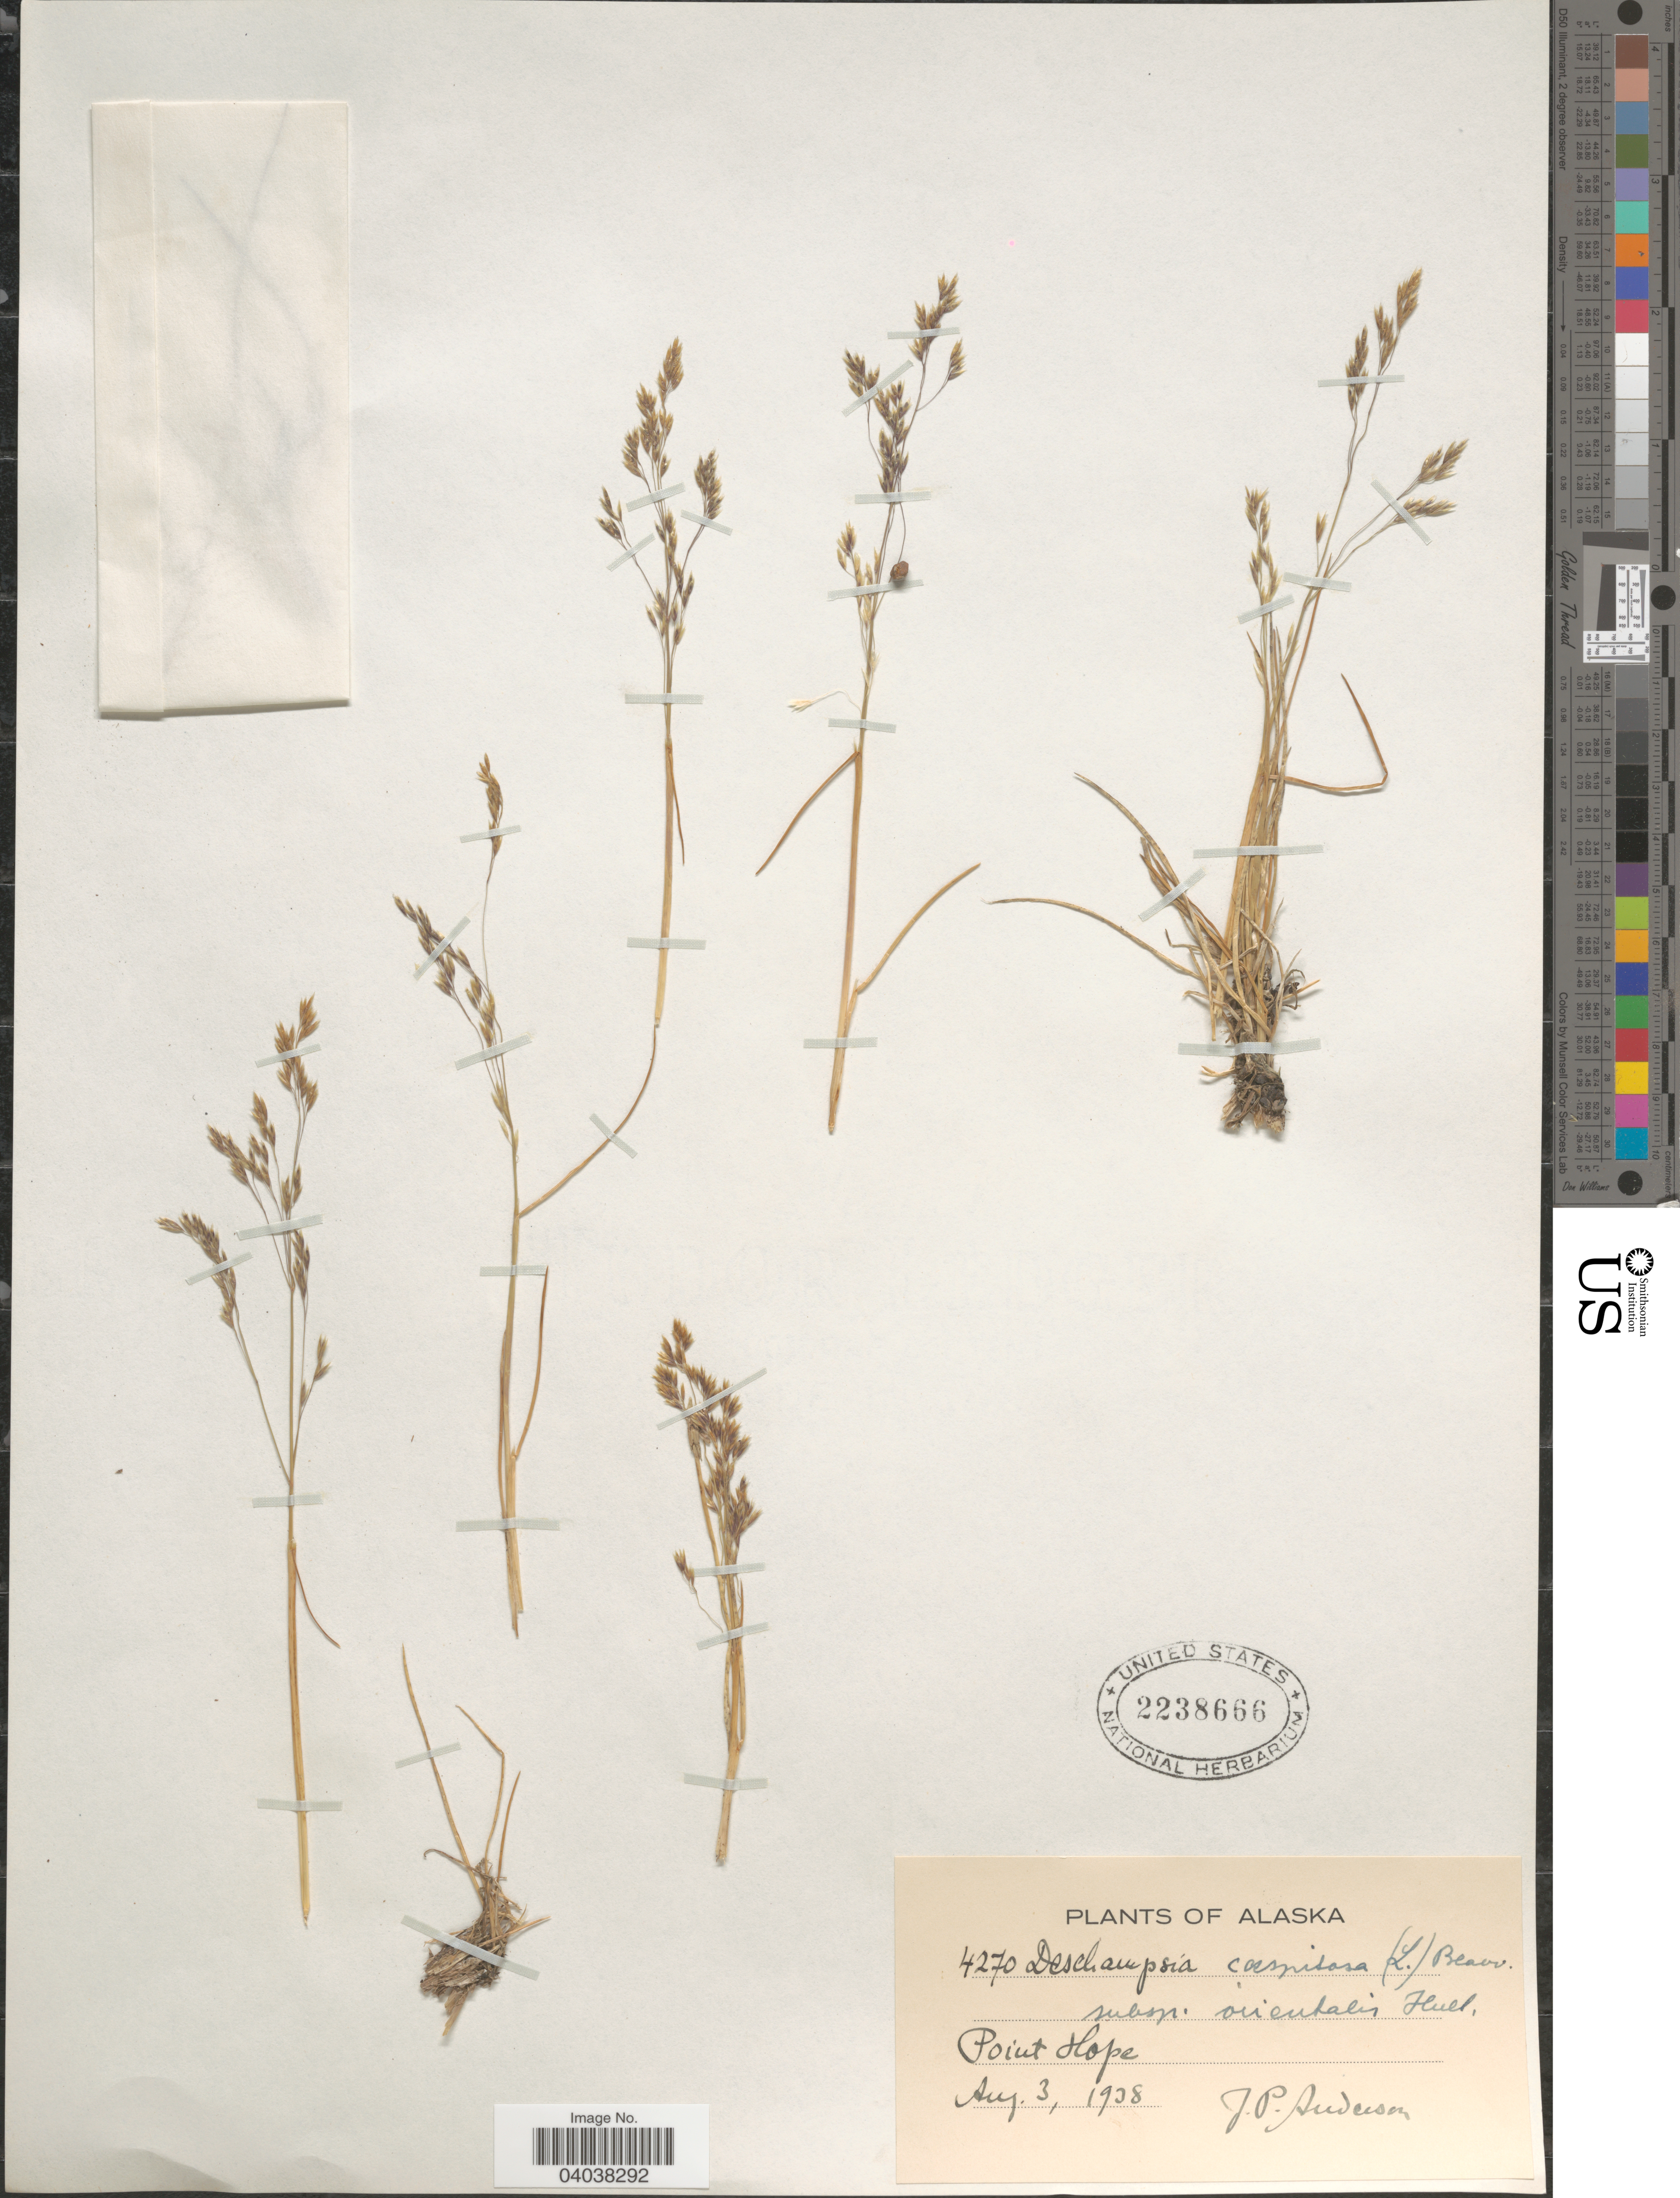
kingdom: Plantae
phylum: Tracheophyta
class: Liliopsida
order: Poales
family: Poaceae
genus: Deschampsia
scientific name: Deschampsia cespitosa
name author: (L.) P. Beauv.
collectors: J. P. Anderson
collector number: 4270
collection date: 1938-08-03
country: United States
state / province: Alaska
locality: Point Hope.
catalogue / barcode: US 2238666